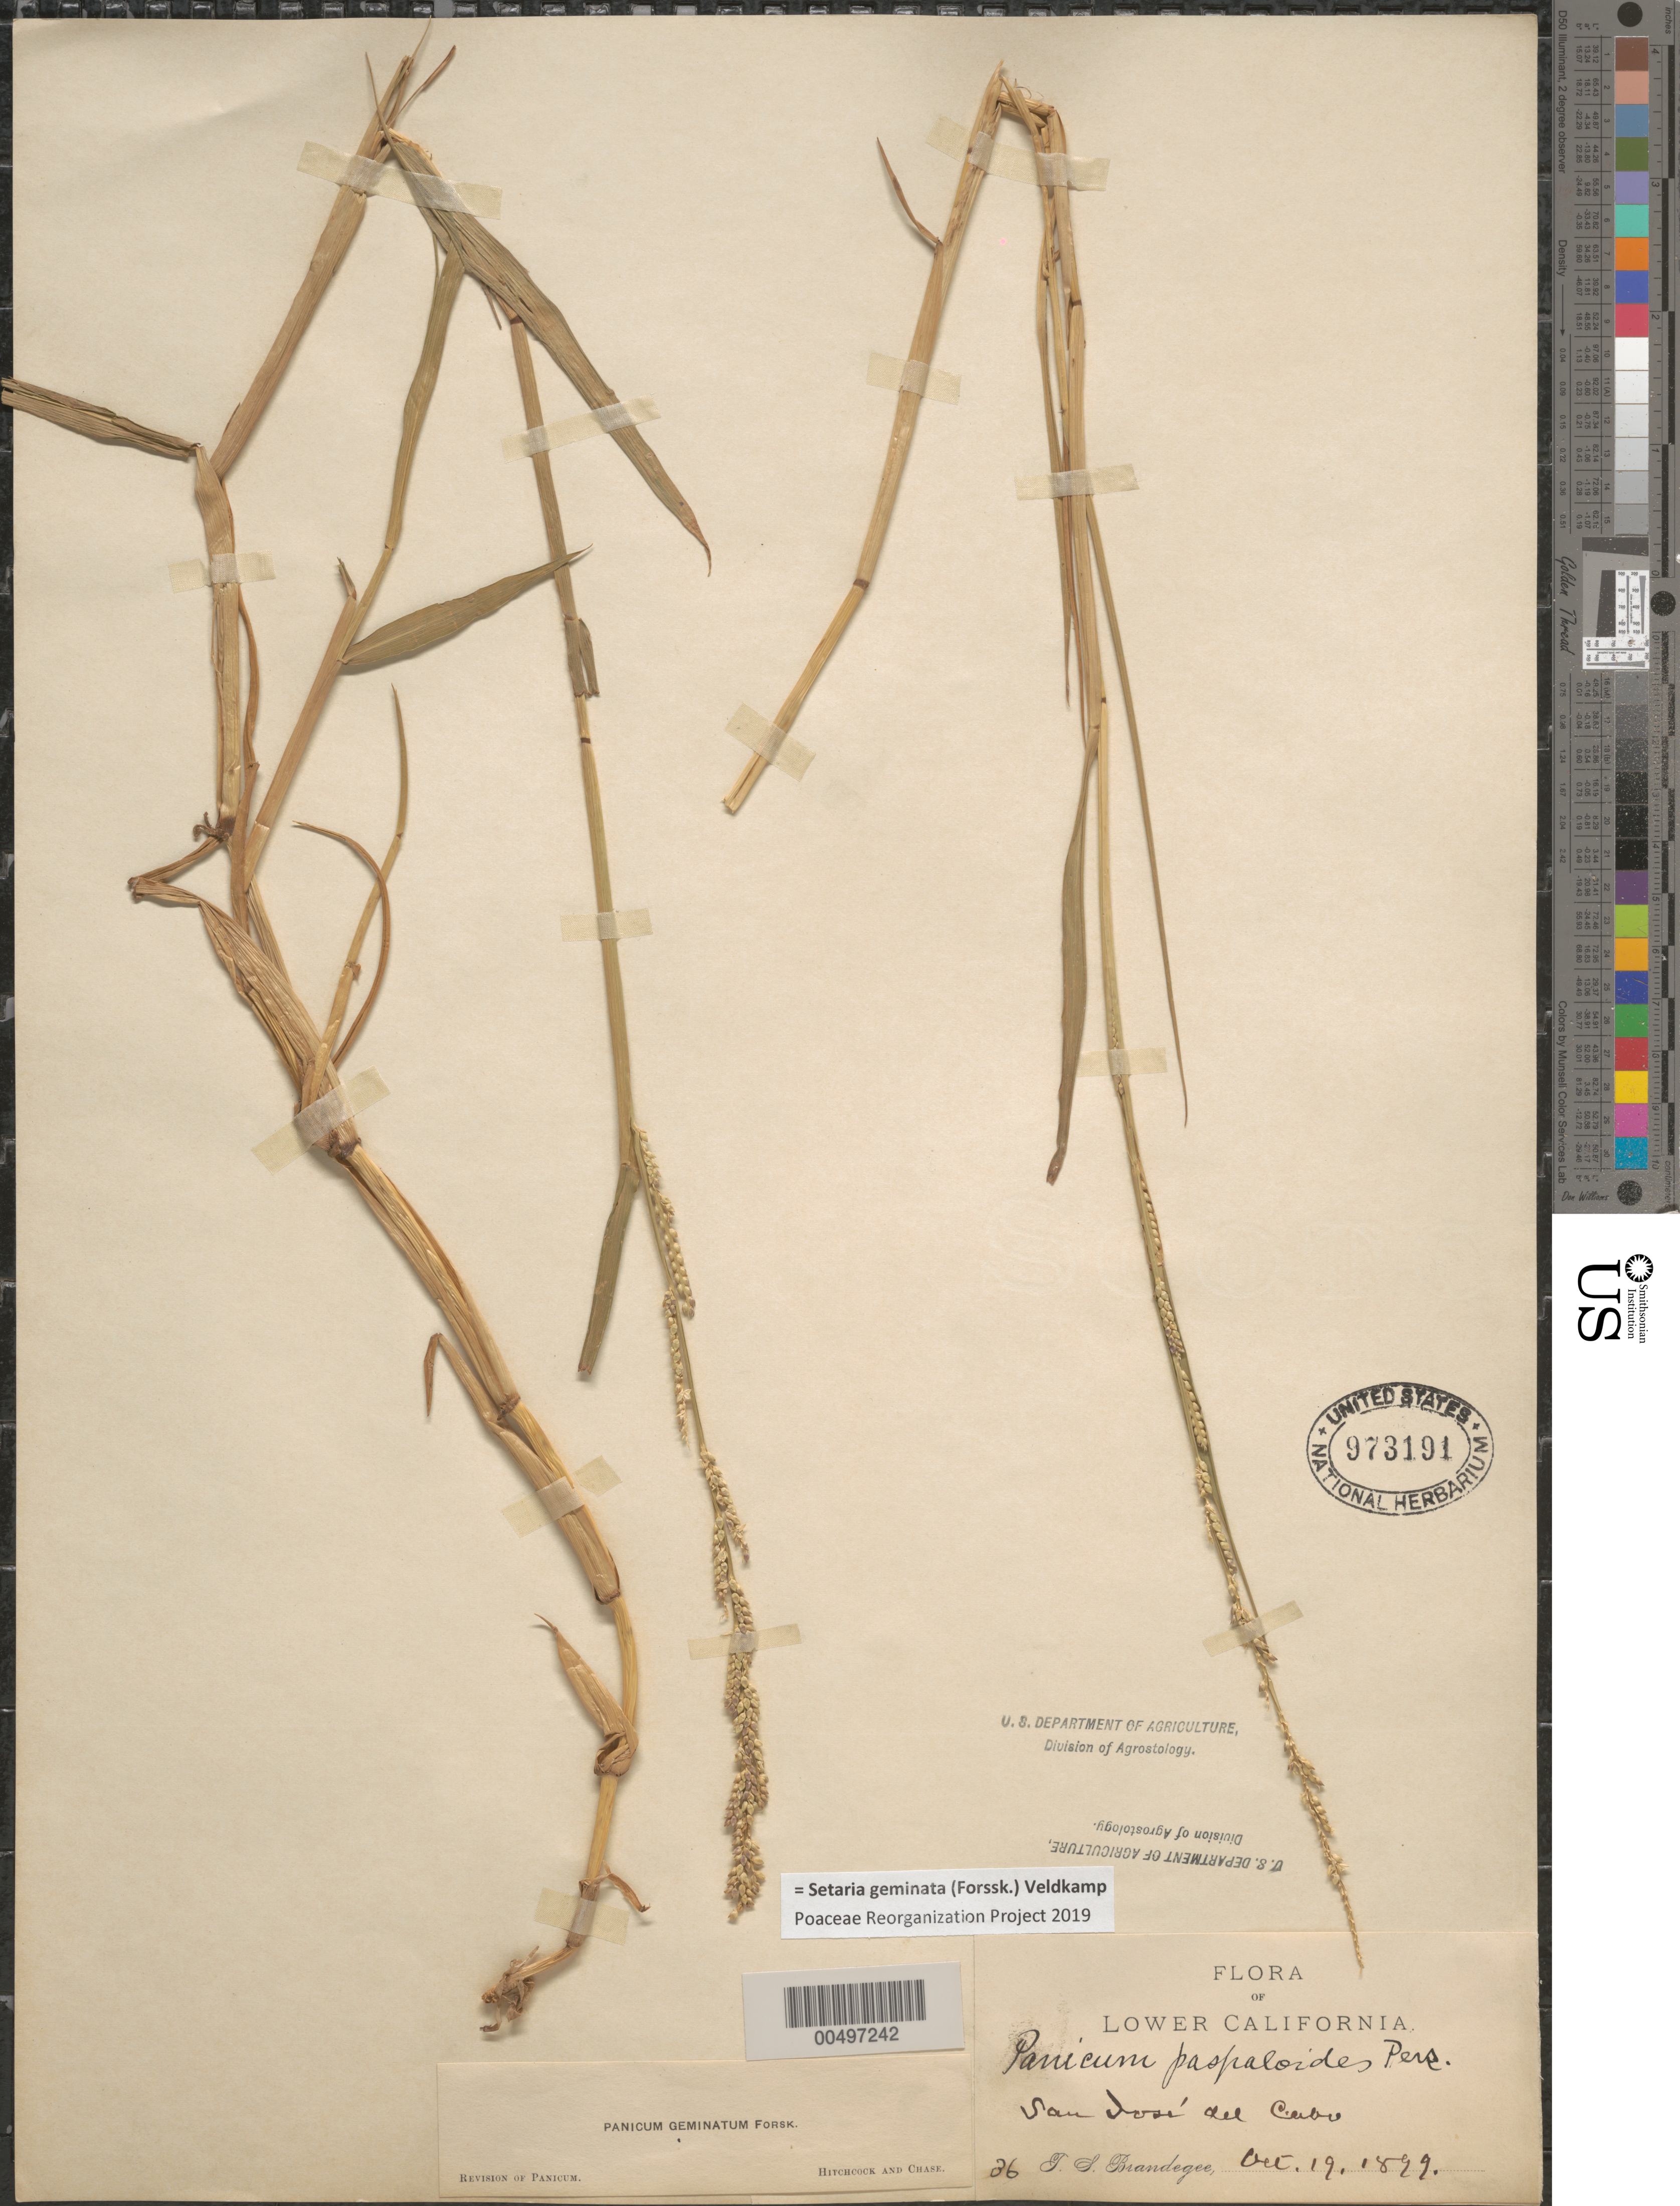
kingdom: Plantae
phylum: Tracheophyta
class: Liliopsida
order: Poales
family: Poaceae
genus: Setaria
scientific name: Setaria geminata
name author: (Forssk.) Veldkamp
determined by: Poaceae Reorganization Project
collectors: T. S. Brandegee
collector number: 36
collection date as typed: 19 Oct 1899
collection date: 1899-10-19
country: Mexico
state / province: Baja California Sur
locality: San José del Cabo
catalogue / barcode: US 973191